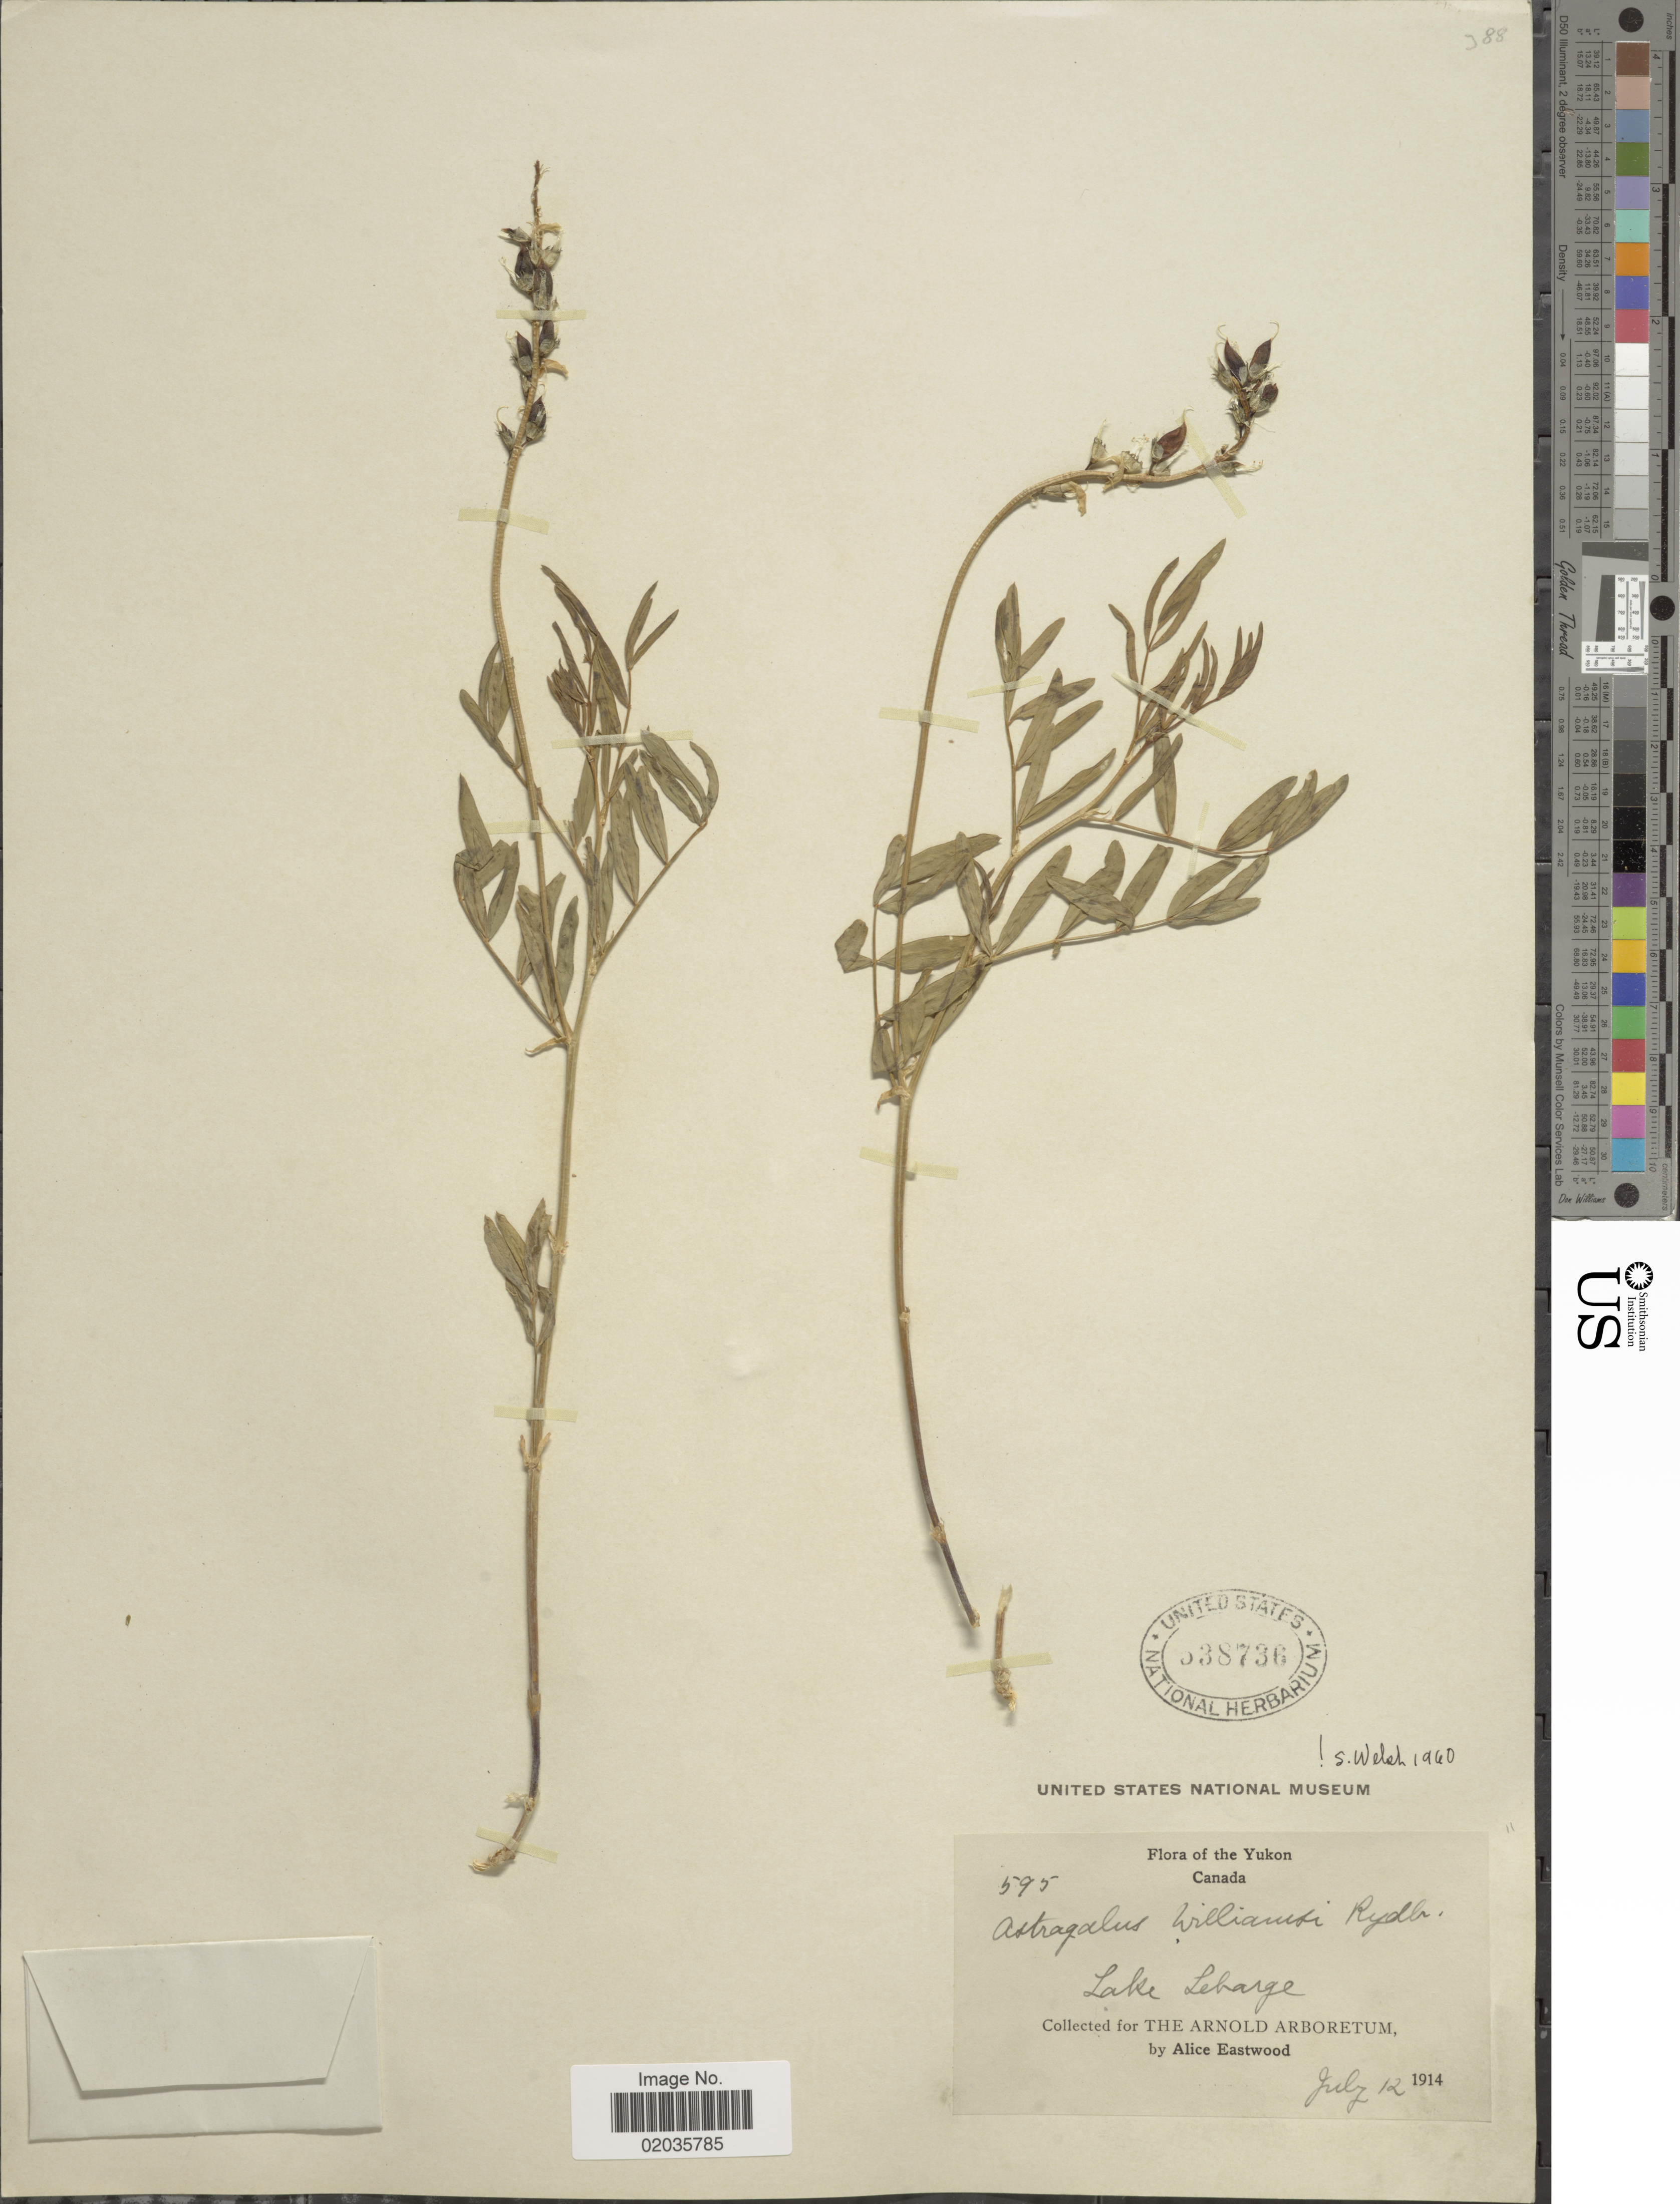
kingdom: Plantae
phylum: Tracheophyta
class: Magnoliopsida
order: Fabales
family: Fabaceae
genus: Astragalus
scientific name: Astragalus williamsii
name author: Rydb.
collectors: A. Eastwood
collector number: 595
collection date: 1914-07-12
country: Canada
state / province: Yukon Territory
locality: Lake Lebarge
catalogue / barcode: US 538736